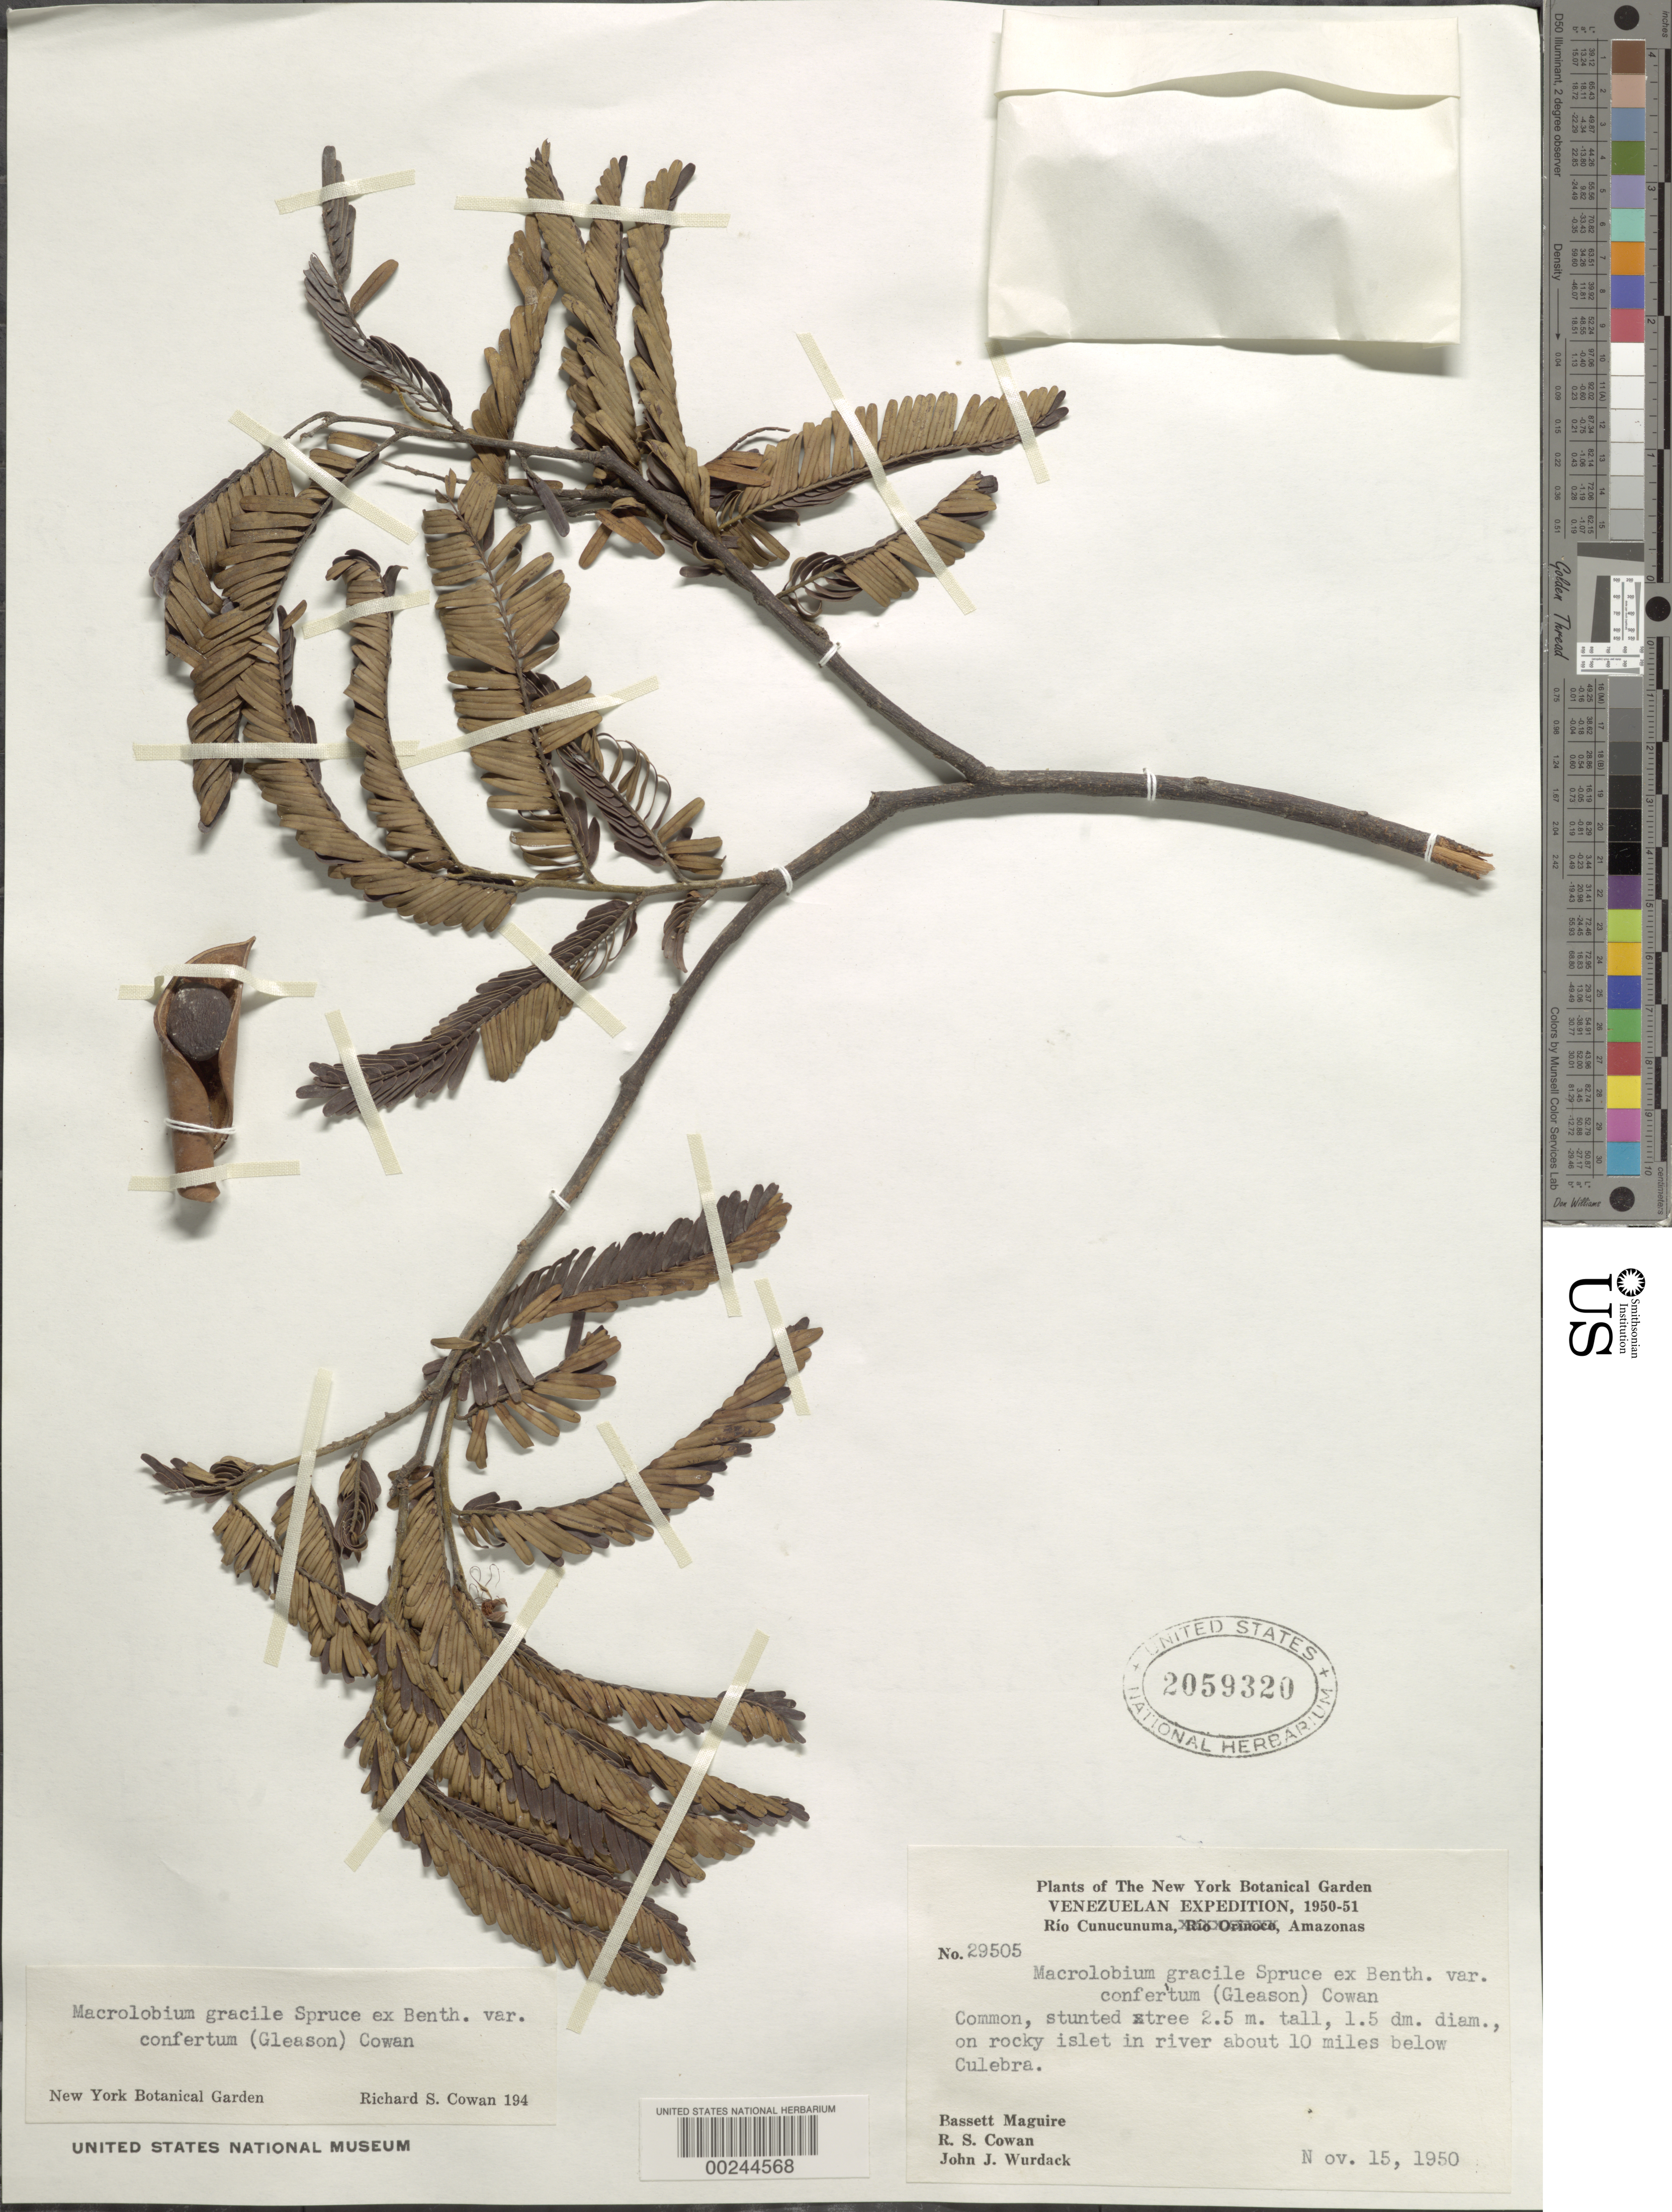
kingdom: Plantae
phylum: Tracheophyta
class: Magnoliopsida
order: Fabales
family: Fabaceae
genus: Macrolobium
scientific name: Macrolobium gracile var. confertum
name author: (Gleason) R.S. Cowan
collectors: B. Maguire, R. S. Cowan & J. J. Wurdack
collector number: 29505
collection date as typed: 15 Nov 1950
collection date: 1950-11-15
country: Venezuela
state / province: Amazonas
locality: Rio Cunucunuma, on islet in river about 10 mi below Culebra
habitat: On rocky islet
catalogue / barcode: US 2059320